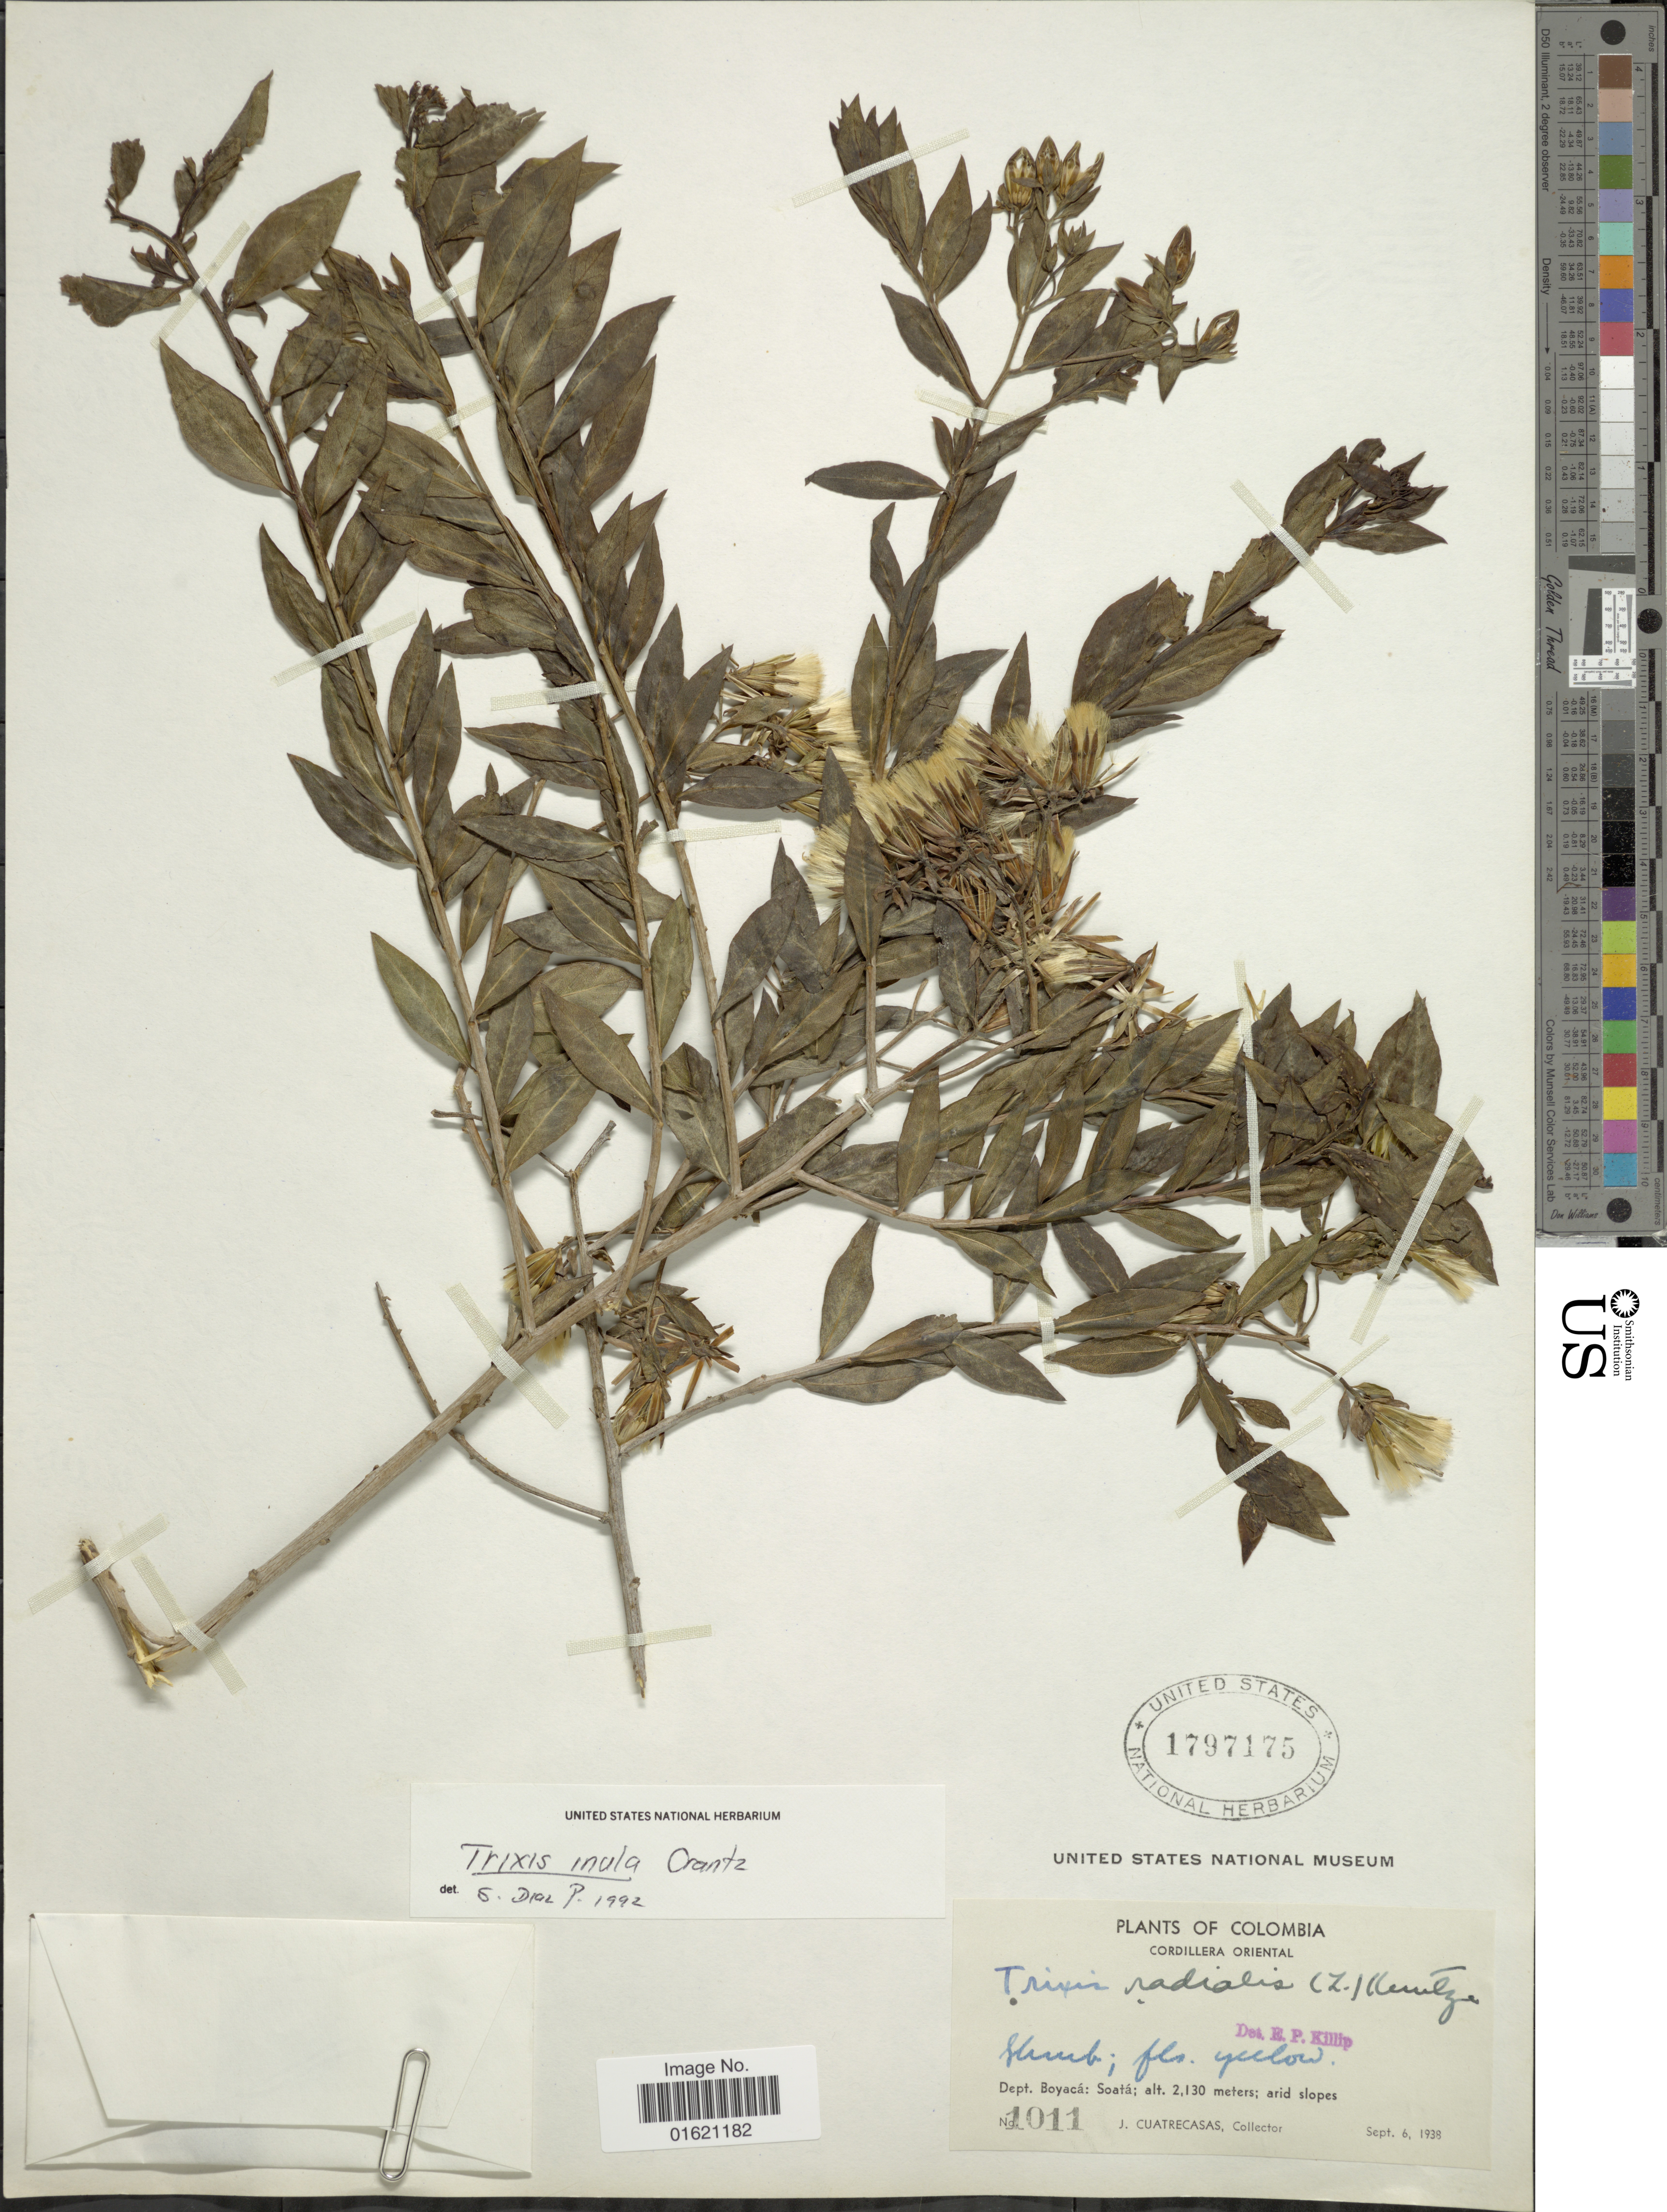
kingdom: Plantae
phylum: Tracheophyta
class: Magnoliopsida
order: Asterales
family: Asteraceae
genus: Trixis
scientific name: Trixis inula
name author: Crantz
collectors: J. Cuatrecasas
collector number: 1011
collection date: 1938-09-06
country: Colombia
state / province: Boyacá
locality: Cordillera Oriental, Dept. Boyaca: Soata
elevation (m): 2130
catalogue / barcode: US 1797175